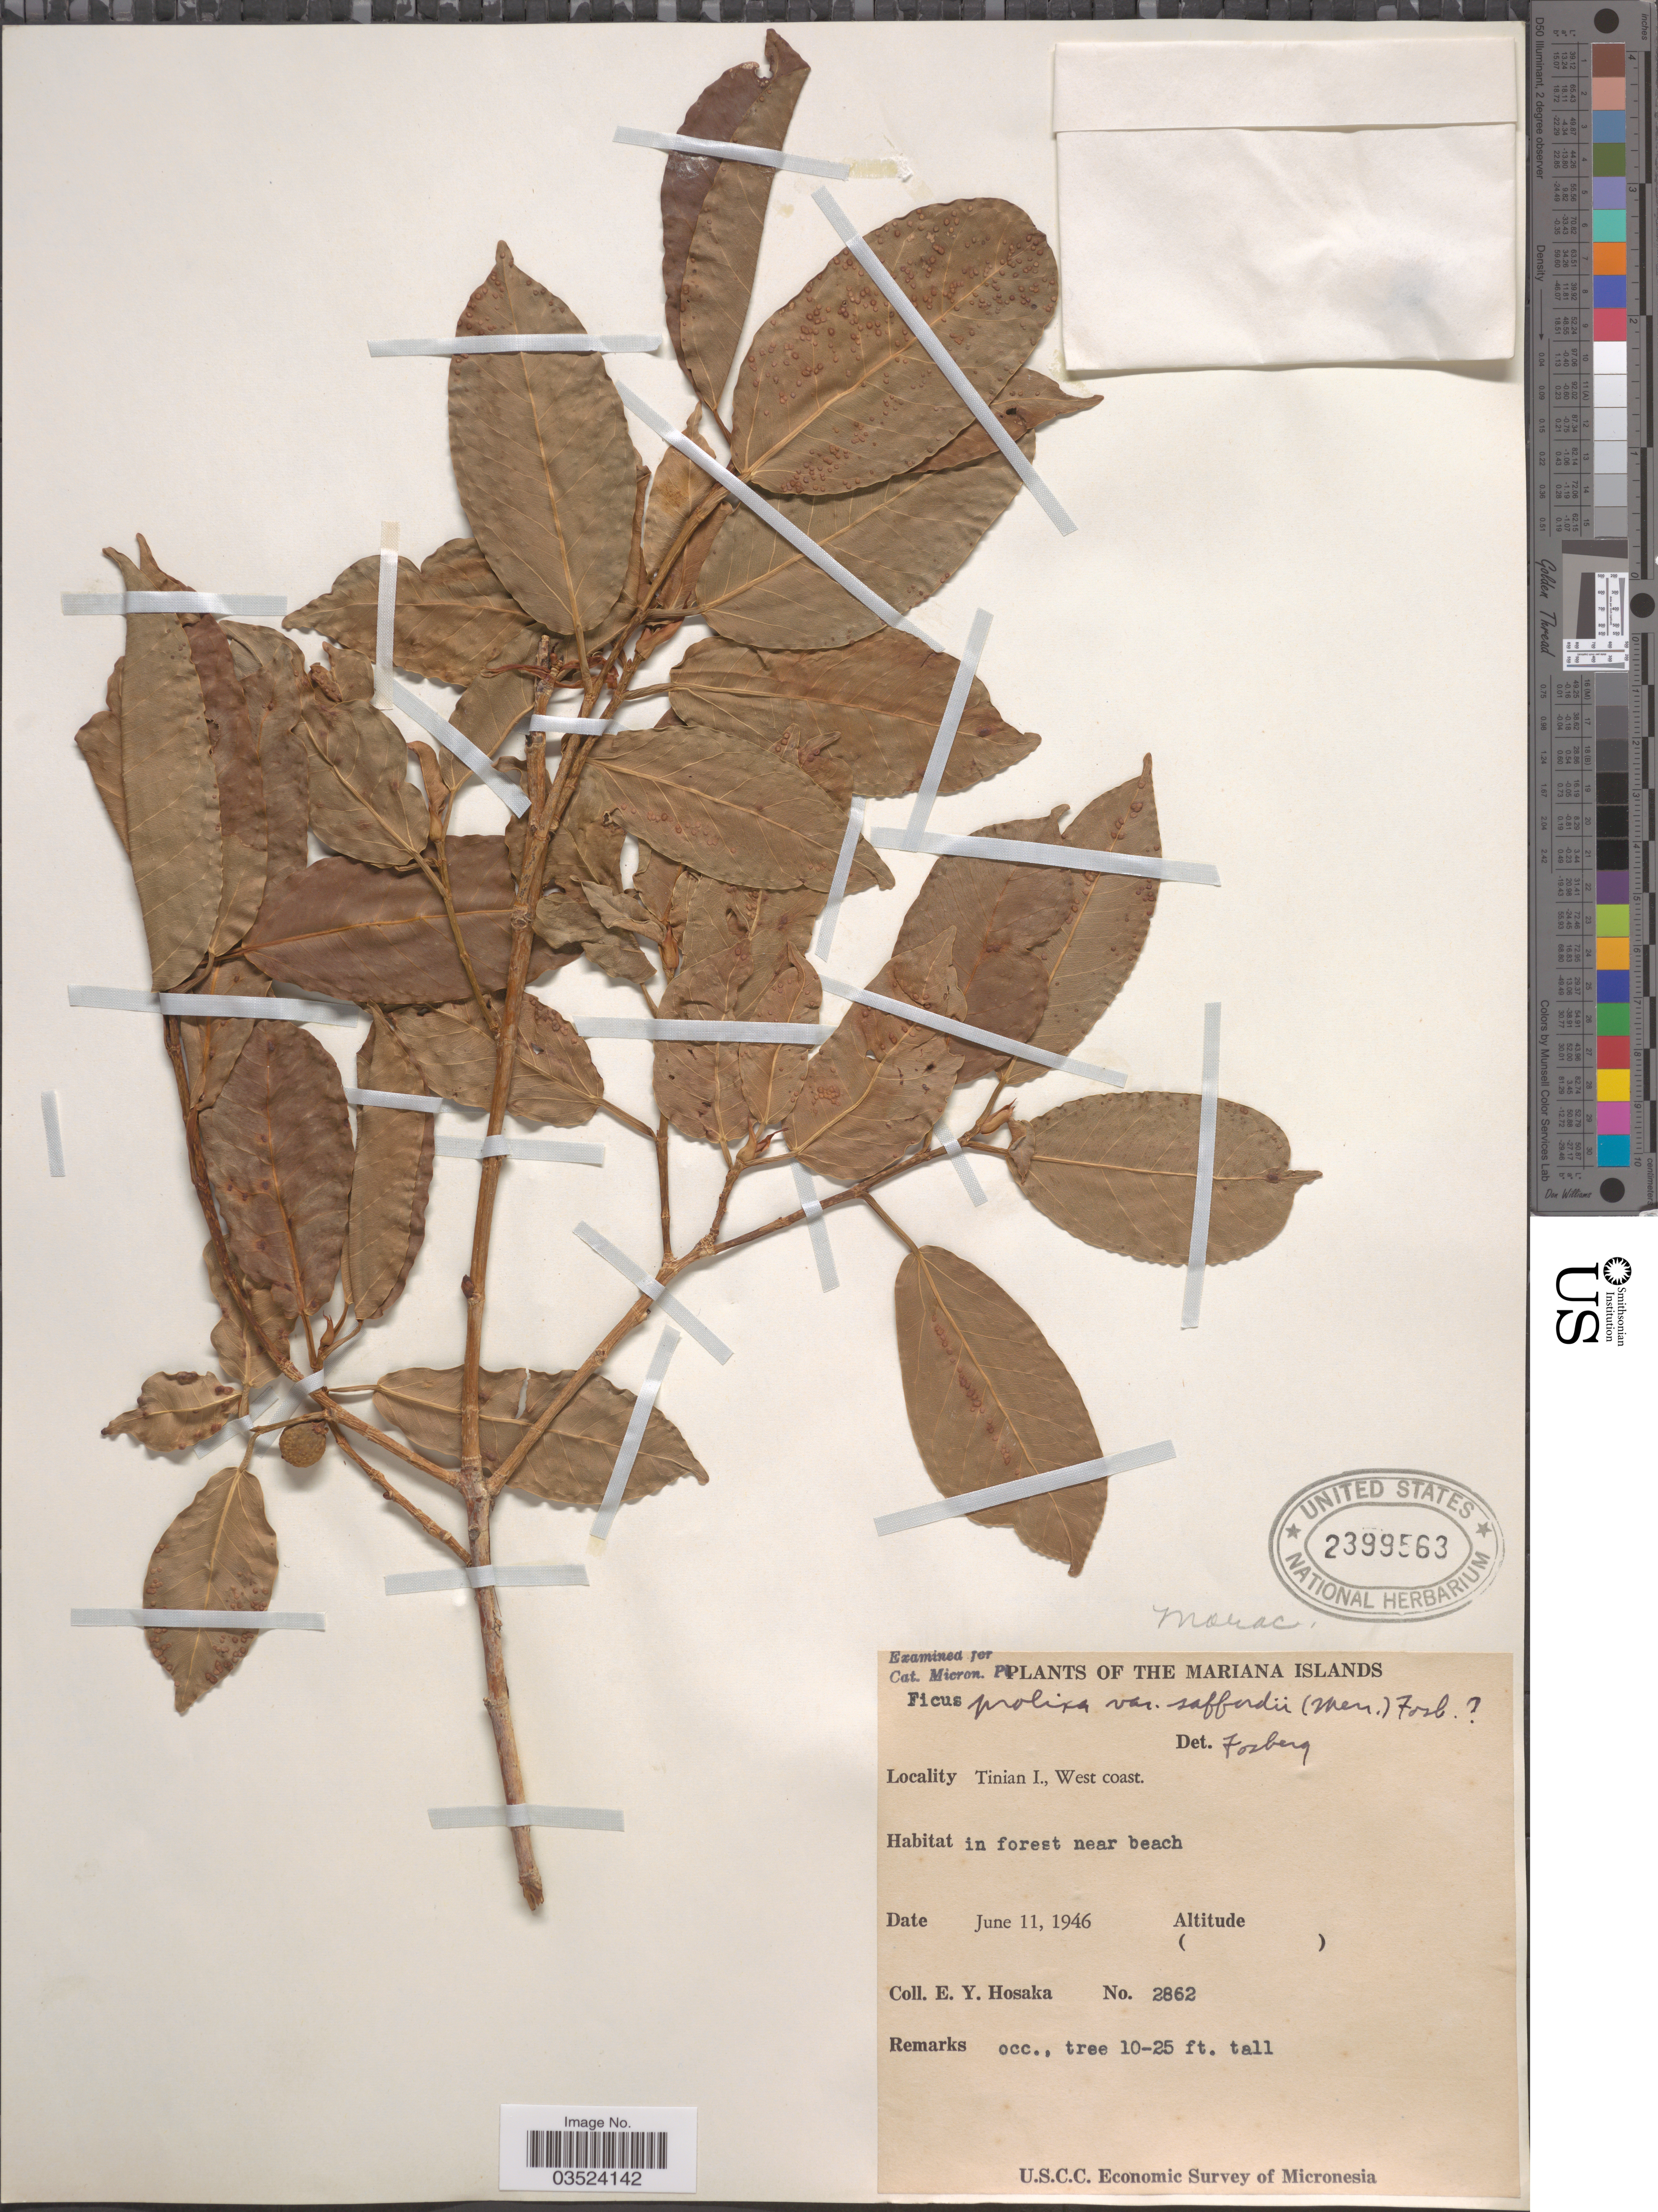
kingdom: Plantae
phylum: Tracheophyta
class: Magnoliopsida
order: Rosales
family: Moraceae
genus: Ficus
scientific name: Ficus prolixa var. carolinensis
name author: (Warb.) Fosberg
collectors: E. Y. Hosaka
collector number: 2862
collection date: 1946-06-11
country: Northern Mariana Islands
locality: The Mariana Islands. Tinian I., West coast.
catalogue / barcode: US 2399563